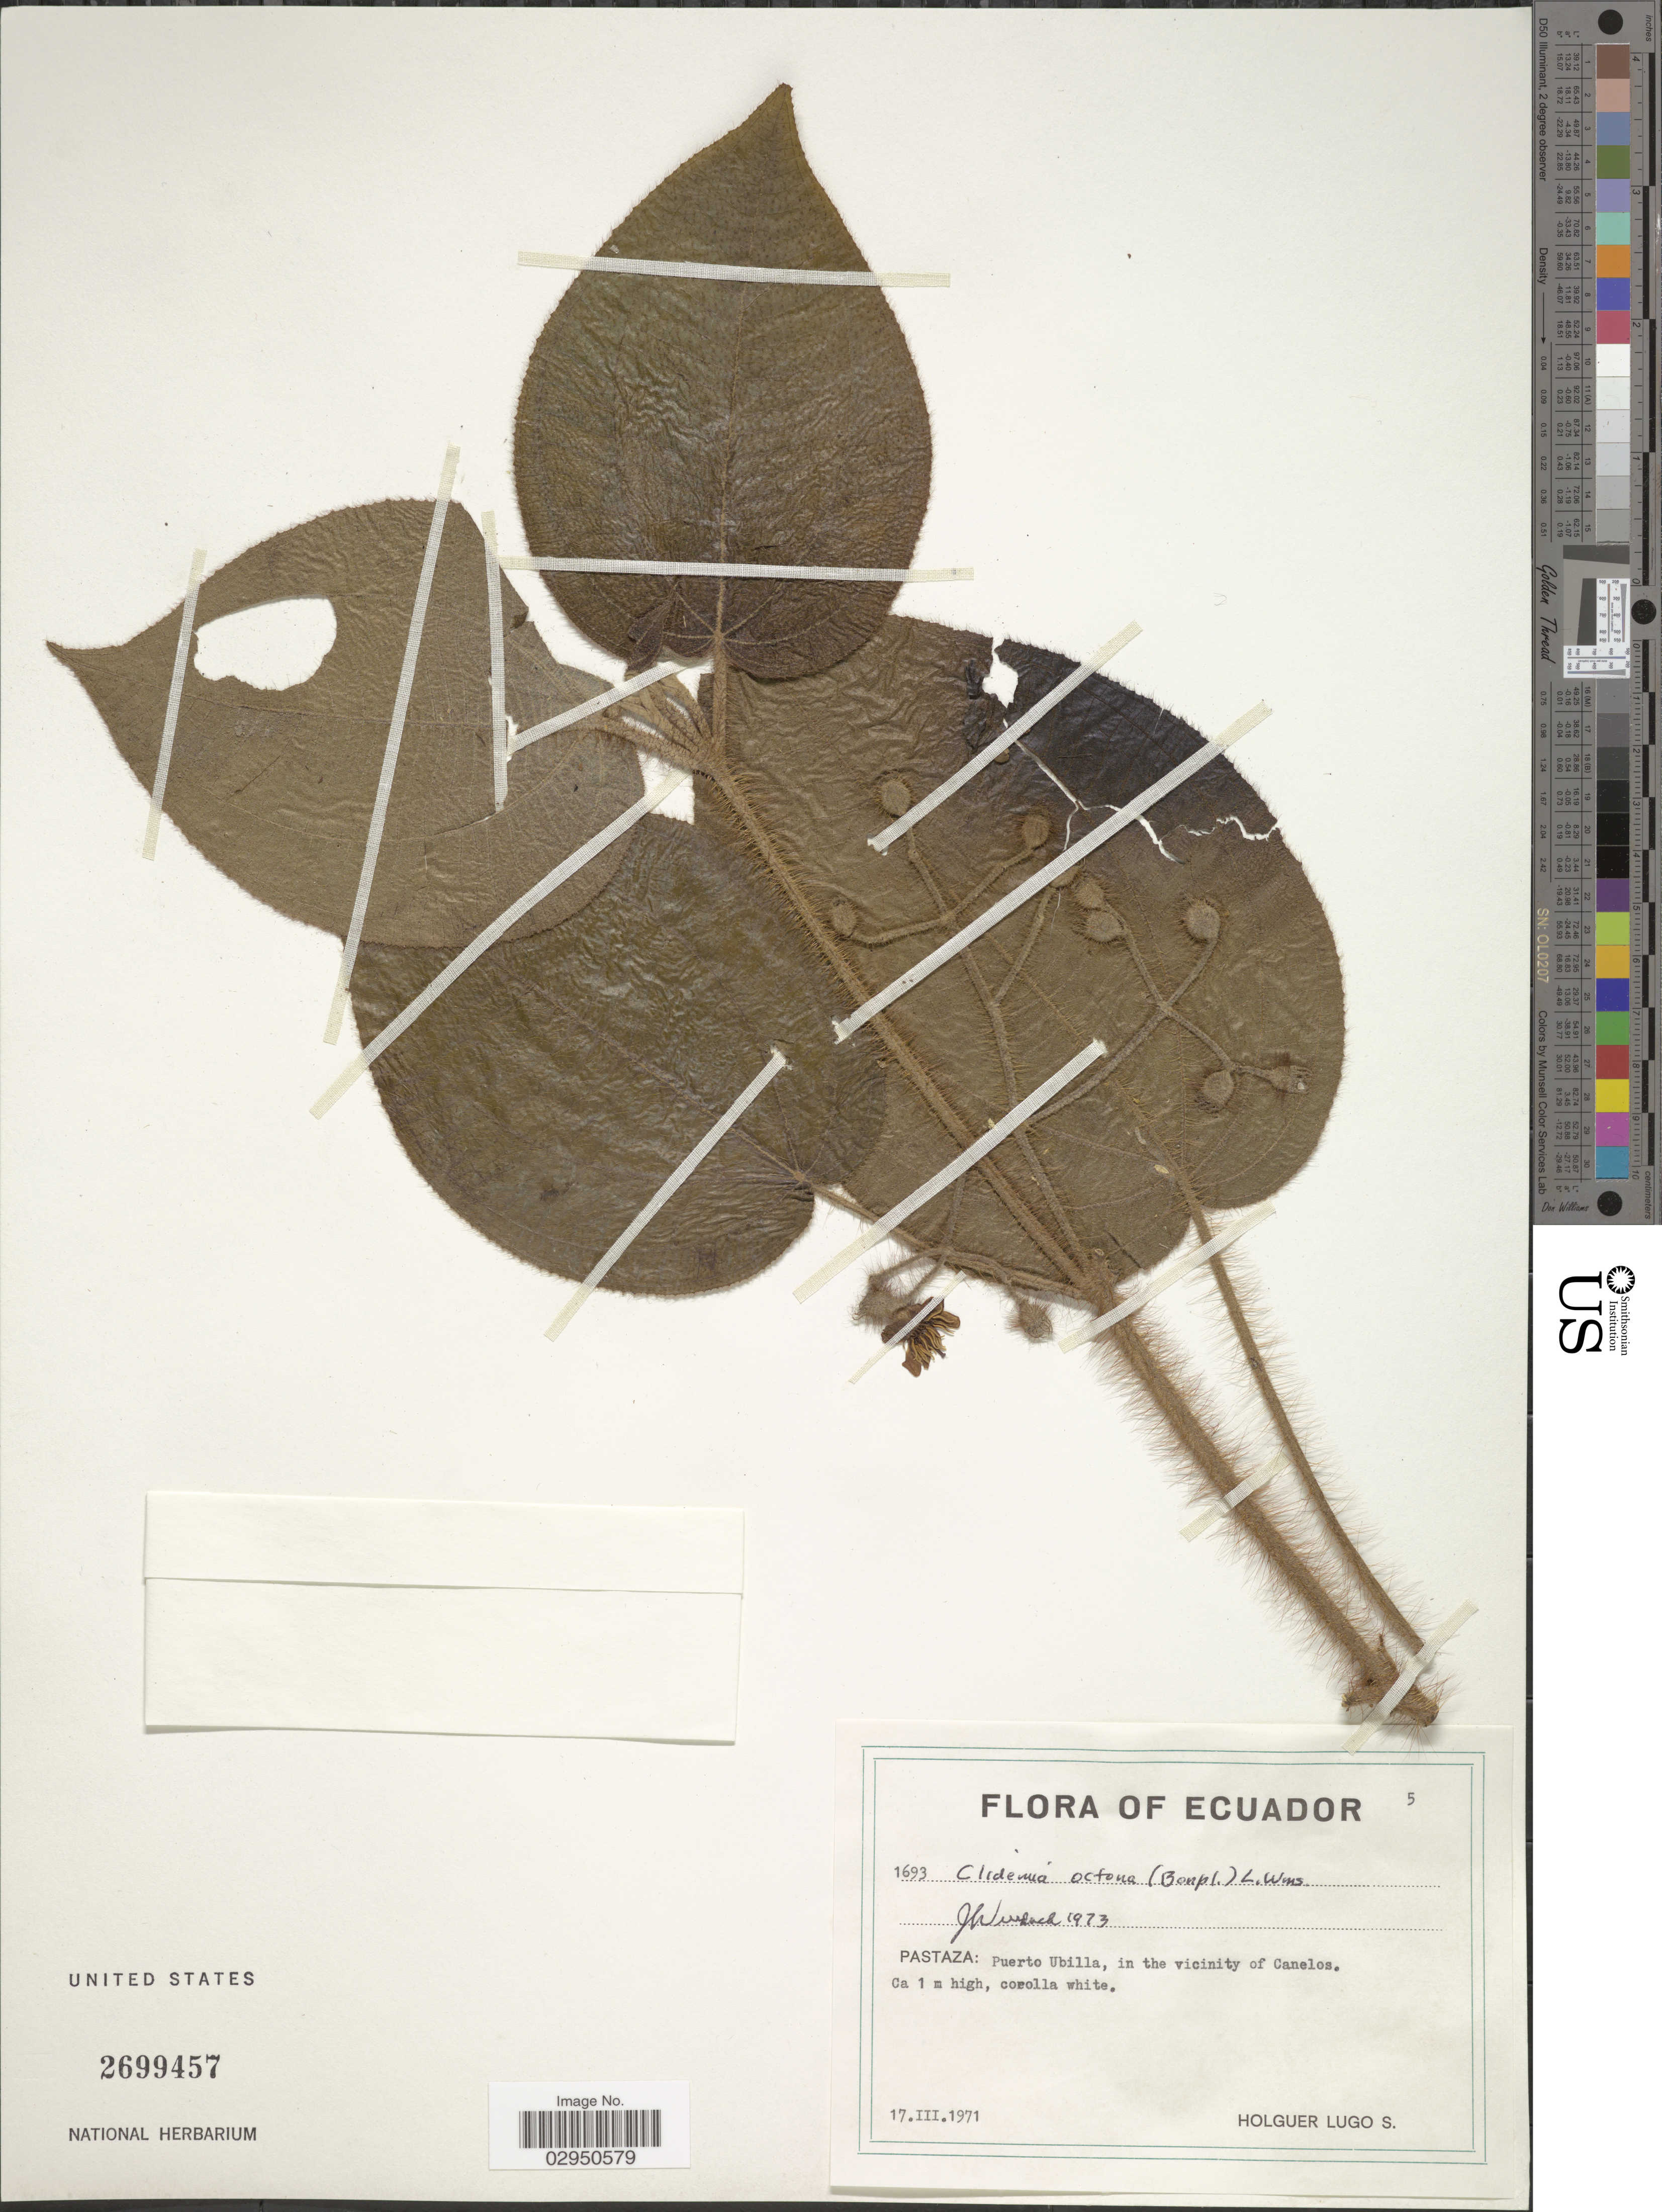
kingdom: Plantae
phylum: Tracheophyta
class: Magnoliopsida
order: Myrtales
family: Melastomataceae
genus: Clidemia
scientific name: Clidemia octona subsp. octona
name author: (Bonpl.) L.O. Williams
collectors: H. Lugo S.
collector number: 1693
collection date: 1971-03-17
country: Ecuador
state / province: Pastaza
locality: Puerto Ubilla, in the vicinity of Canelos.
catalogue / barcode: US 2699457